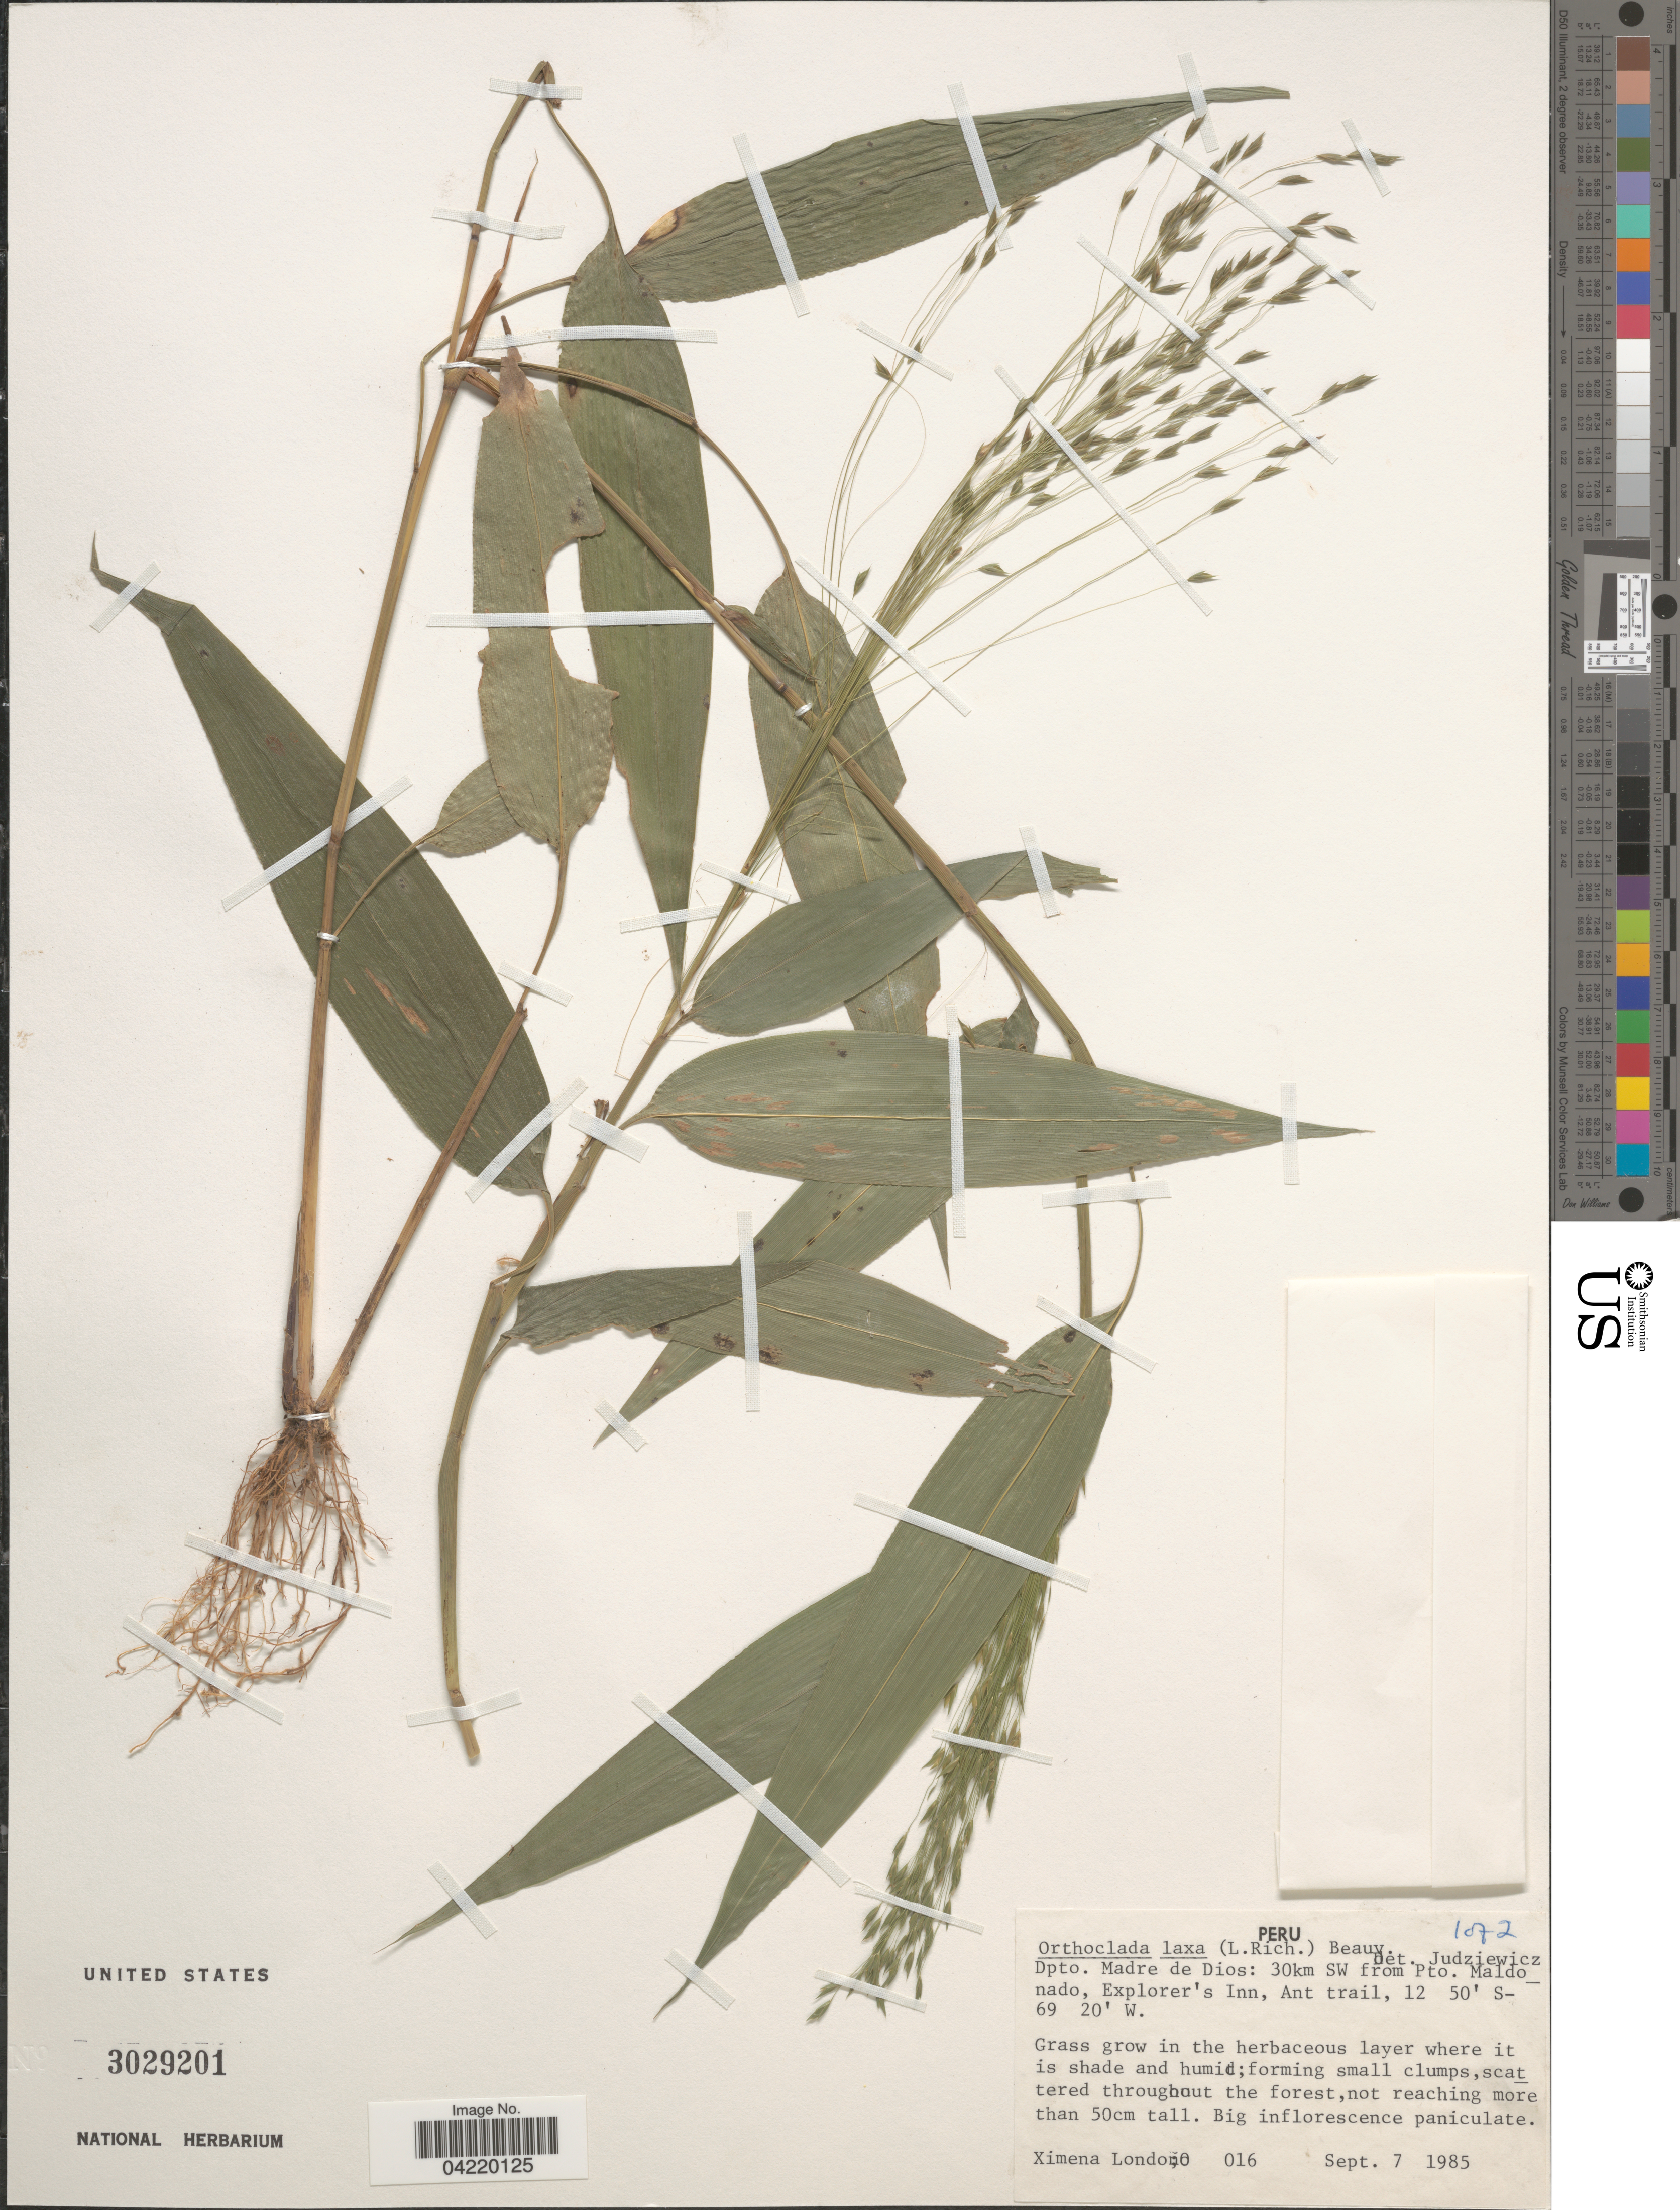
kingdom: Plantae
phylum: Tracheophyta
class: Liliopsida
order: Poales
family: Poaceae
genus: Orthoclada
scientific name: Orthoclada laxa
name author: P. Beauv.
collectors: X. Londoño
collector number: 016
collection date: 1985-09-07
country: Peru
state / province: Madre de Dios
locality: Dpto. Madre de Dios: 30km SW from Pto. Maldonado, Explorer's Inn, Ant trail.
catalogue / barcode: US 3029201